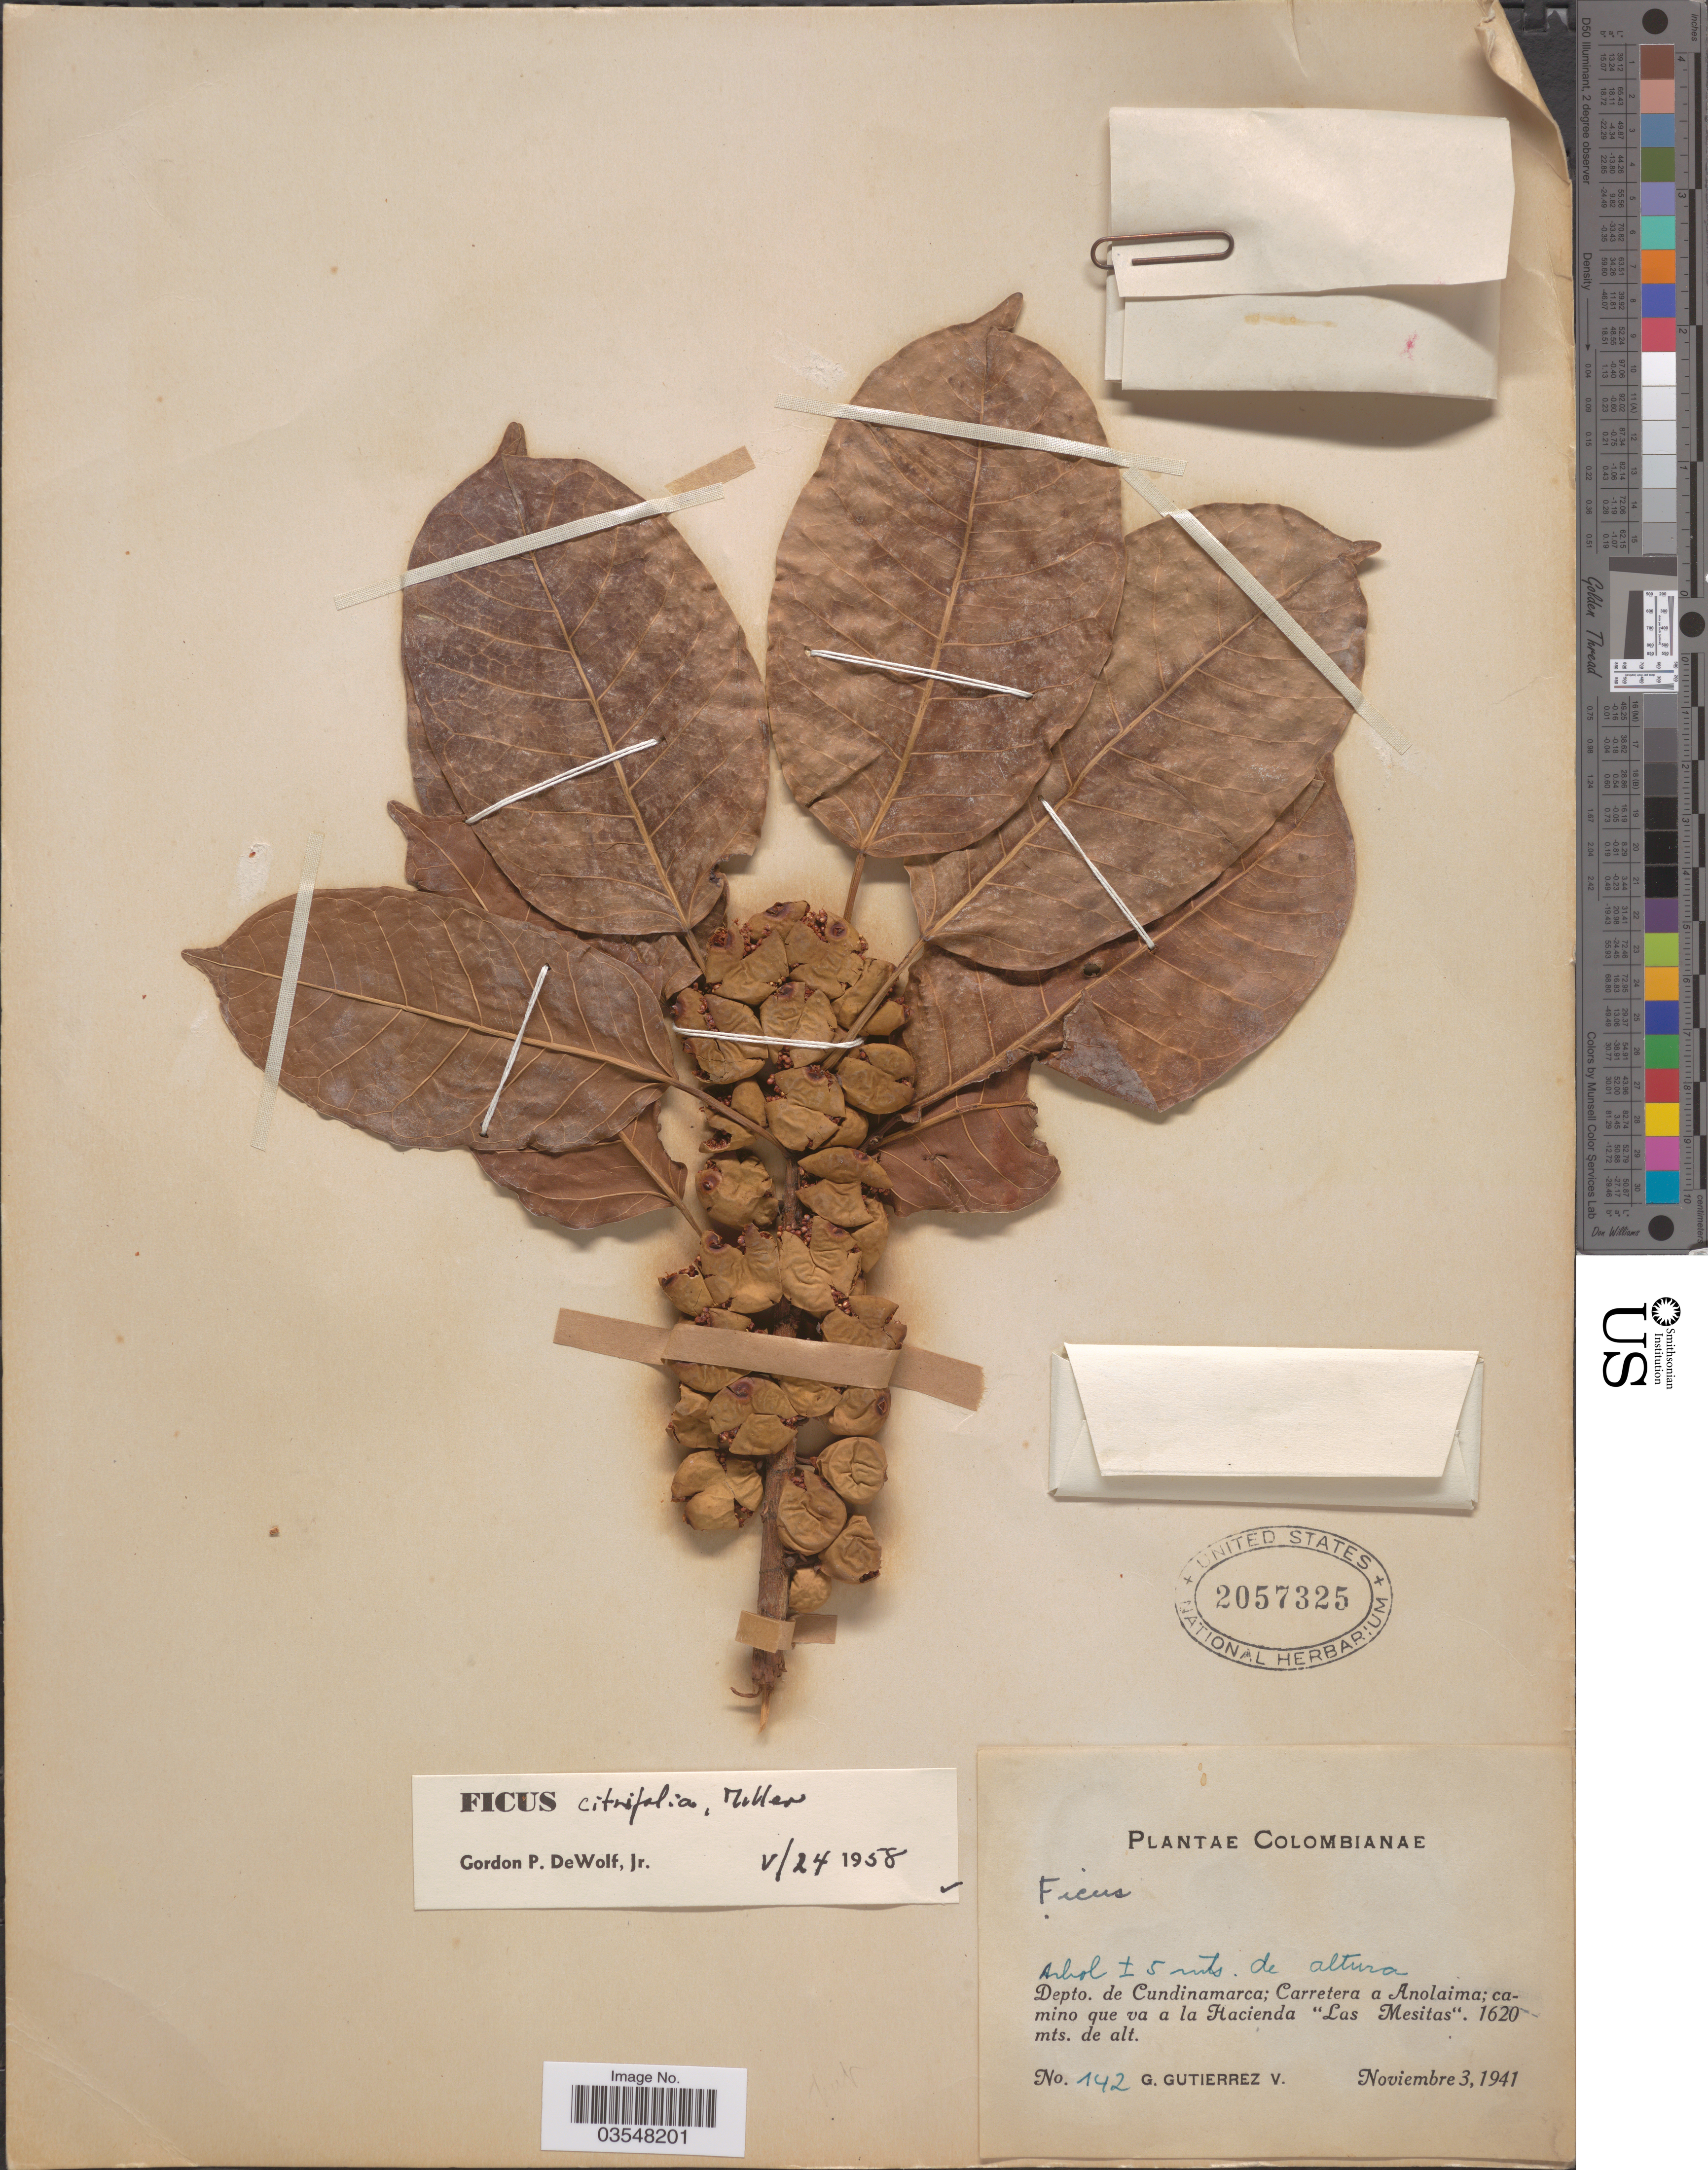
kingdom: Plantae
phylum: Tracheophyta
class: Magnoliopsida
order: Rosales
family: Moraceae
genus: Ficus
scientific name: Ficus citrifolia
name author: Mill.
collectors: G. Gutiérrez V.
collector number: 142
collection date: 1941-11-03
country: Colombia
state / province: Cundinamarca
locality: Depto. de Cundinamarca; Carretera a Anolaima; camino que va a la Hacienda "Las Mesitas".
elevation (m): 1620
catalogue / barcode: US 2057325